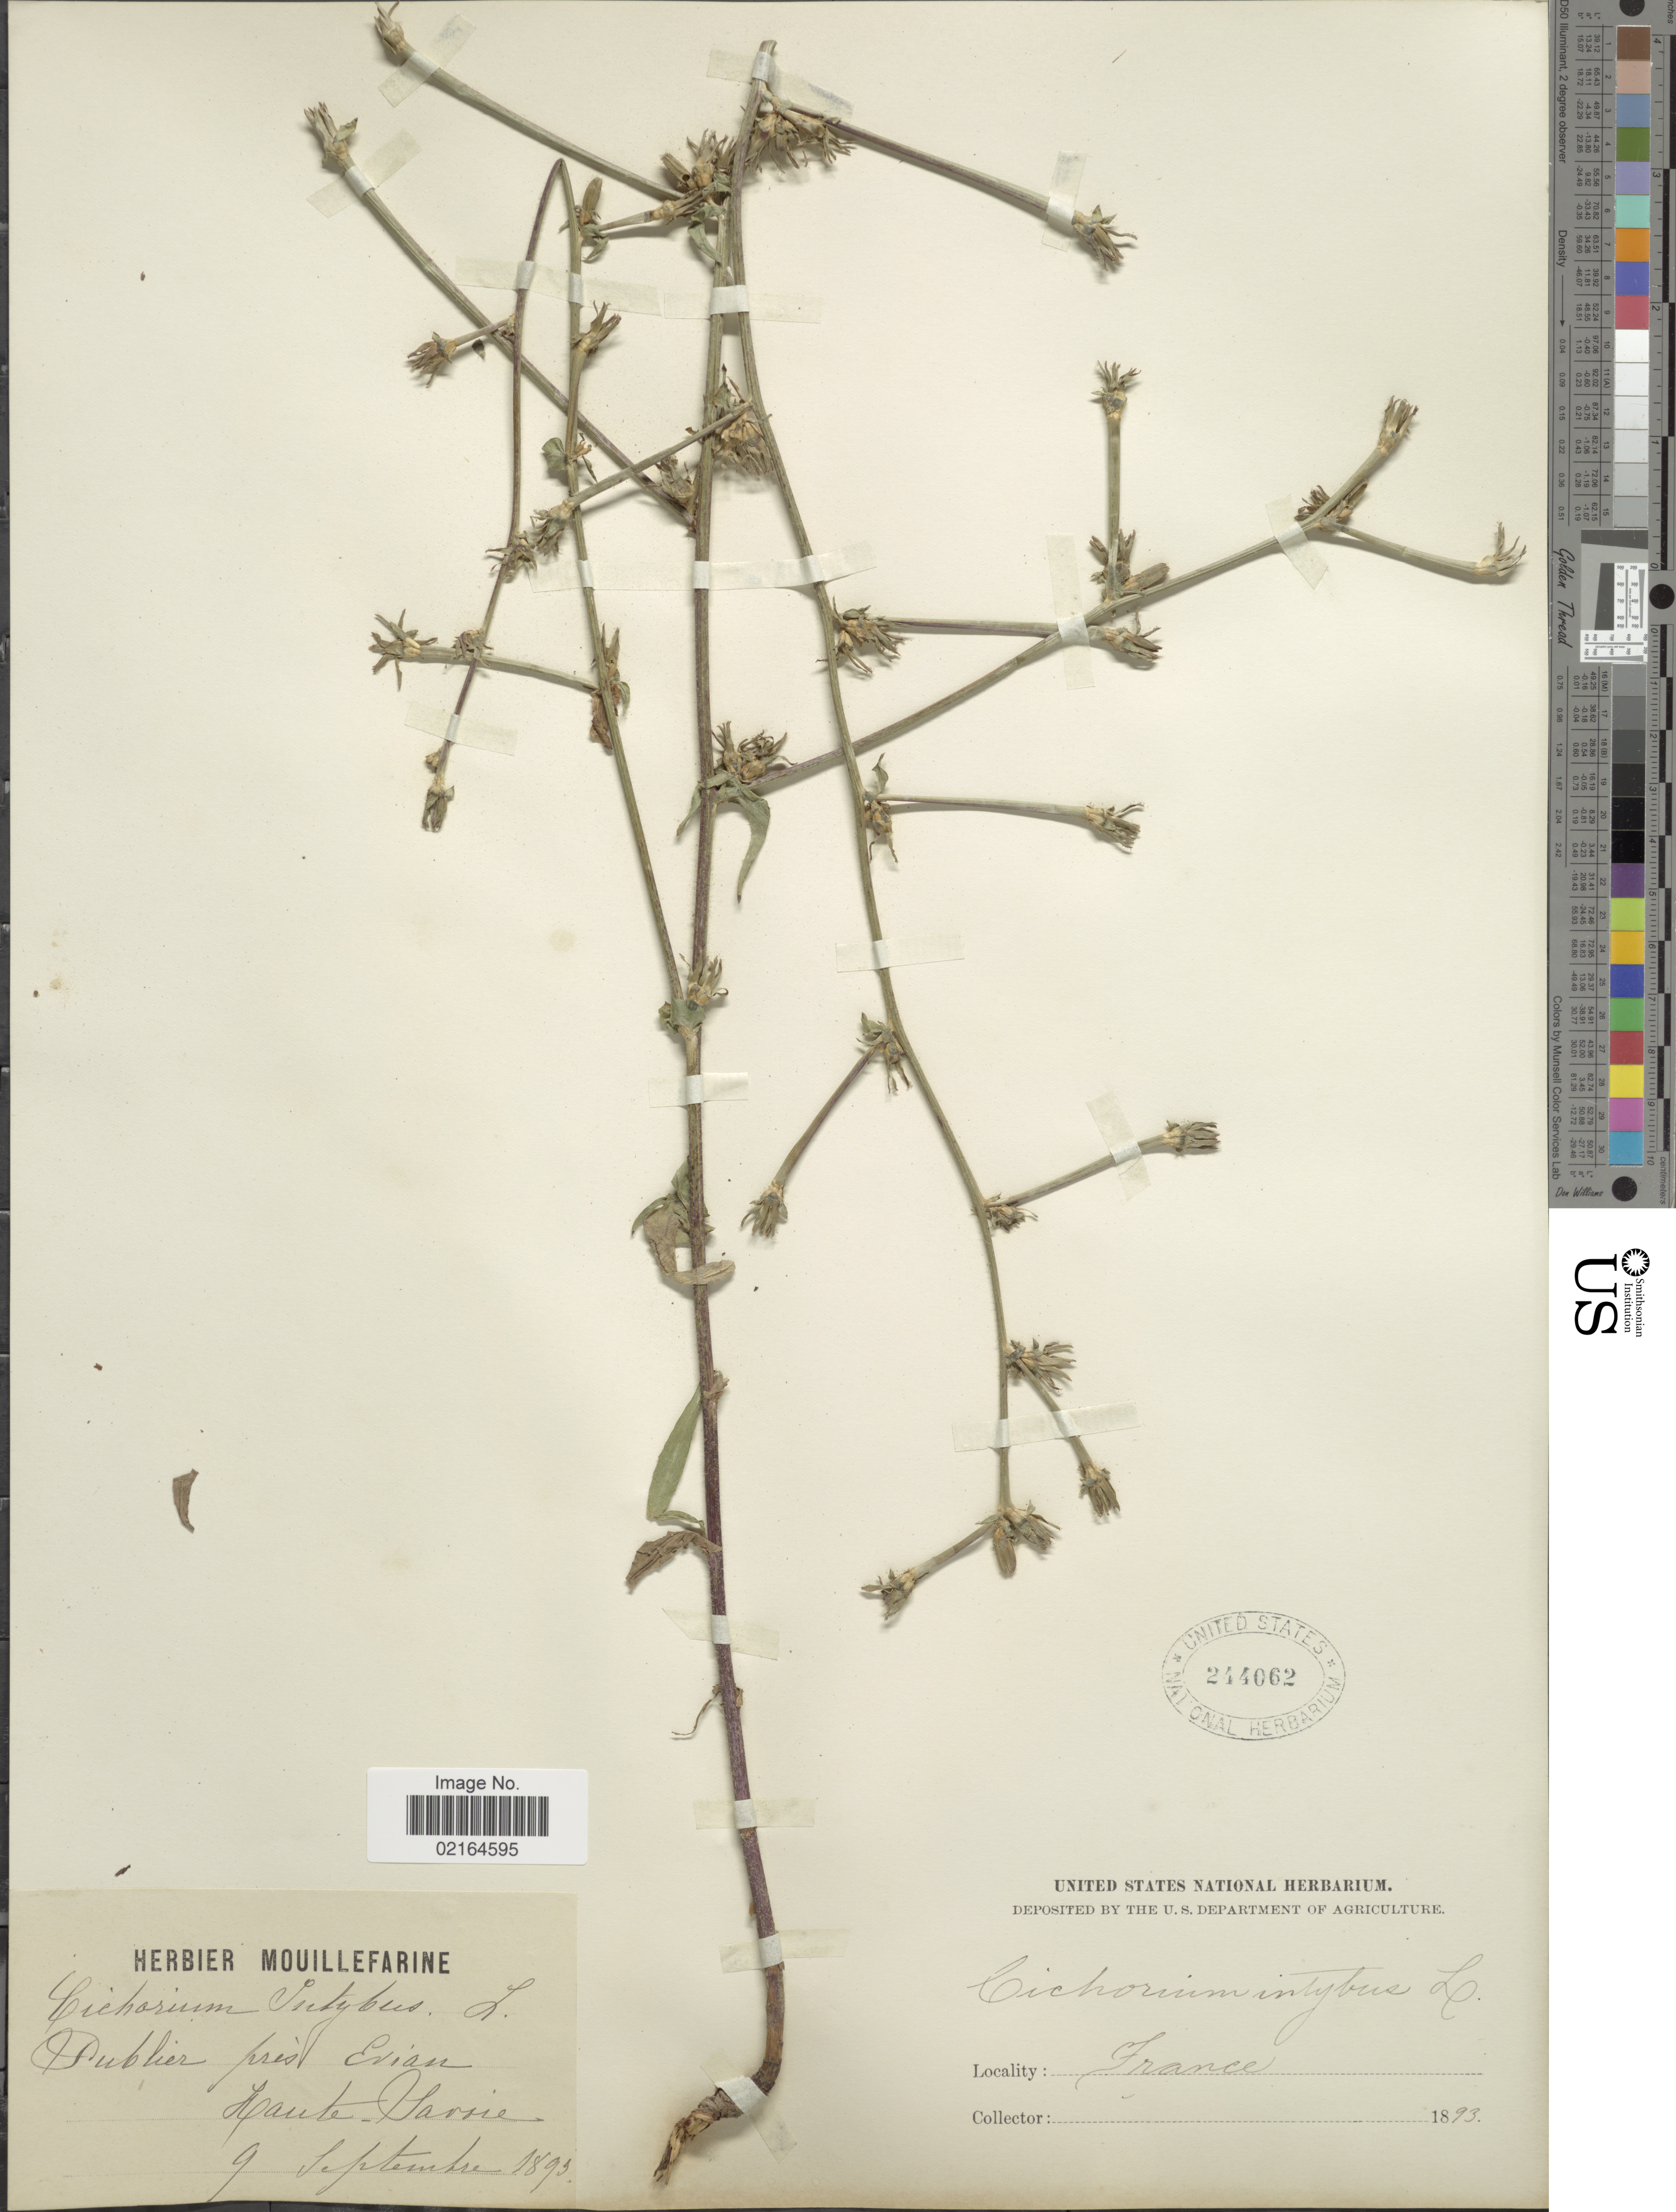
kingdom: Plantae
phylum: Tracheophyta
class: Magnoliopsida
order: Asterales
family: Asteraceae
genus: Cichorium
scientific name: Cichorium intybus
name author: L.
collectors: ex herb. Mouillefarine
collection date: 1893-09-09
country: France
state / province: Auvergne-Rhône-Alpes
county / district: Haute-Savoie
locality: Publier près Evian, Haute-Savoie.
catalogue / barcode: US 244062